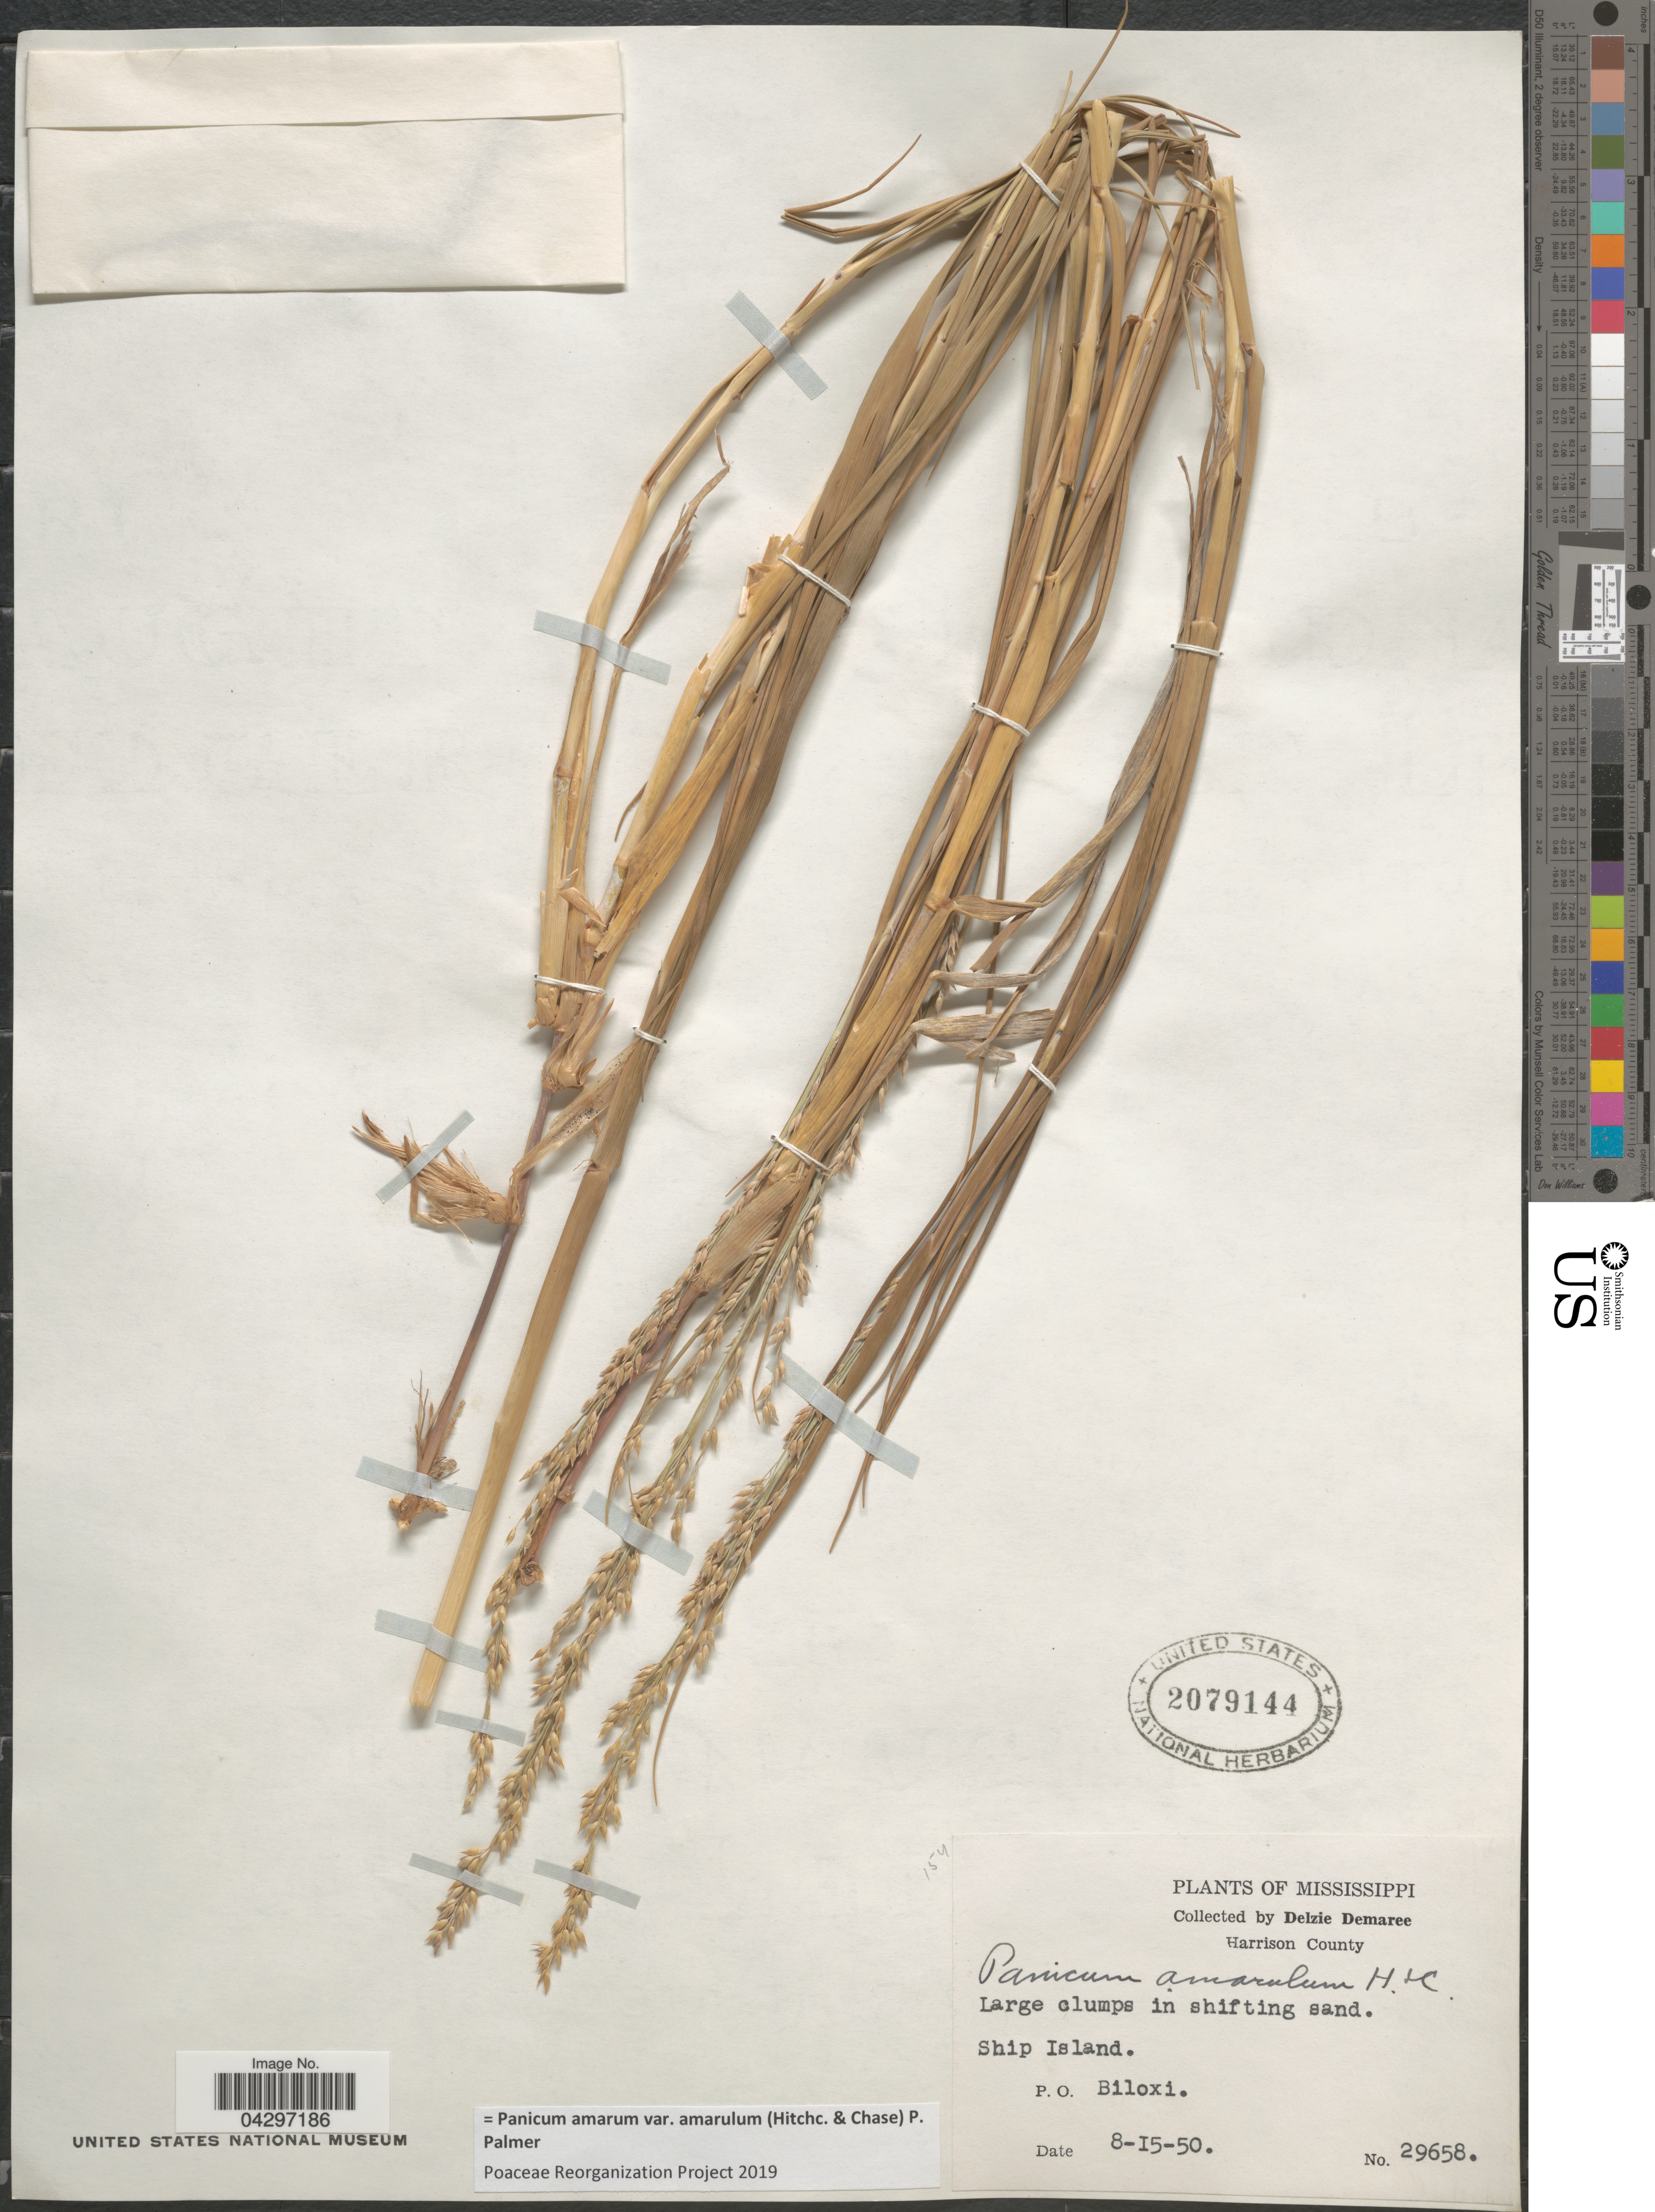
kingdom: Plantae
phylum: Tracheophyta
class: Liliopsida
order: Poales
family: Poaceae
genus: Panicum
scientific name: Panicum amarum var. amarulum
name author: (Hitchc. & Chase) Freckmann & Lelong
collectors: D. Demaree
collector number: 29658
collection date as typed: Transcribed d/m/y: 15/8/50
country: United States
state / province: Mississippi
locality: Harrison County. Large clumps in shifting sand. Ship Island. P. O. Biloxi.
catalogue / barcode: US 2079144